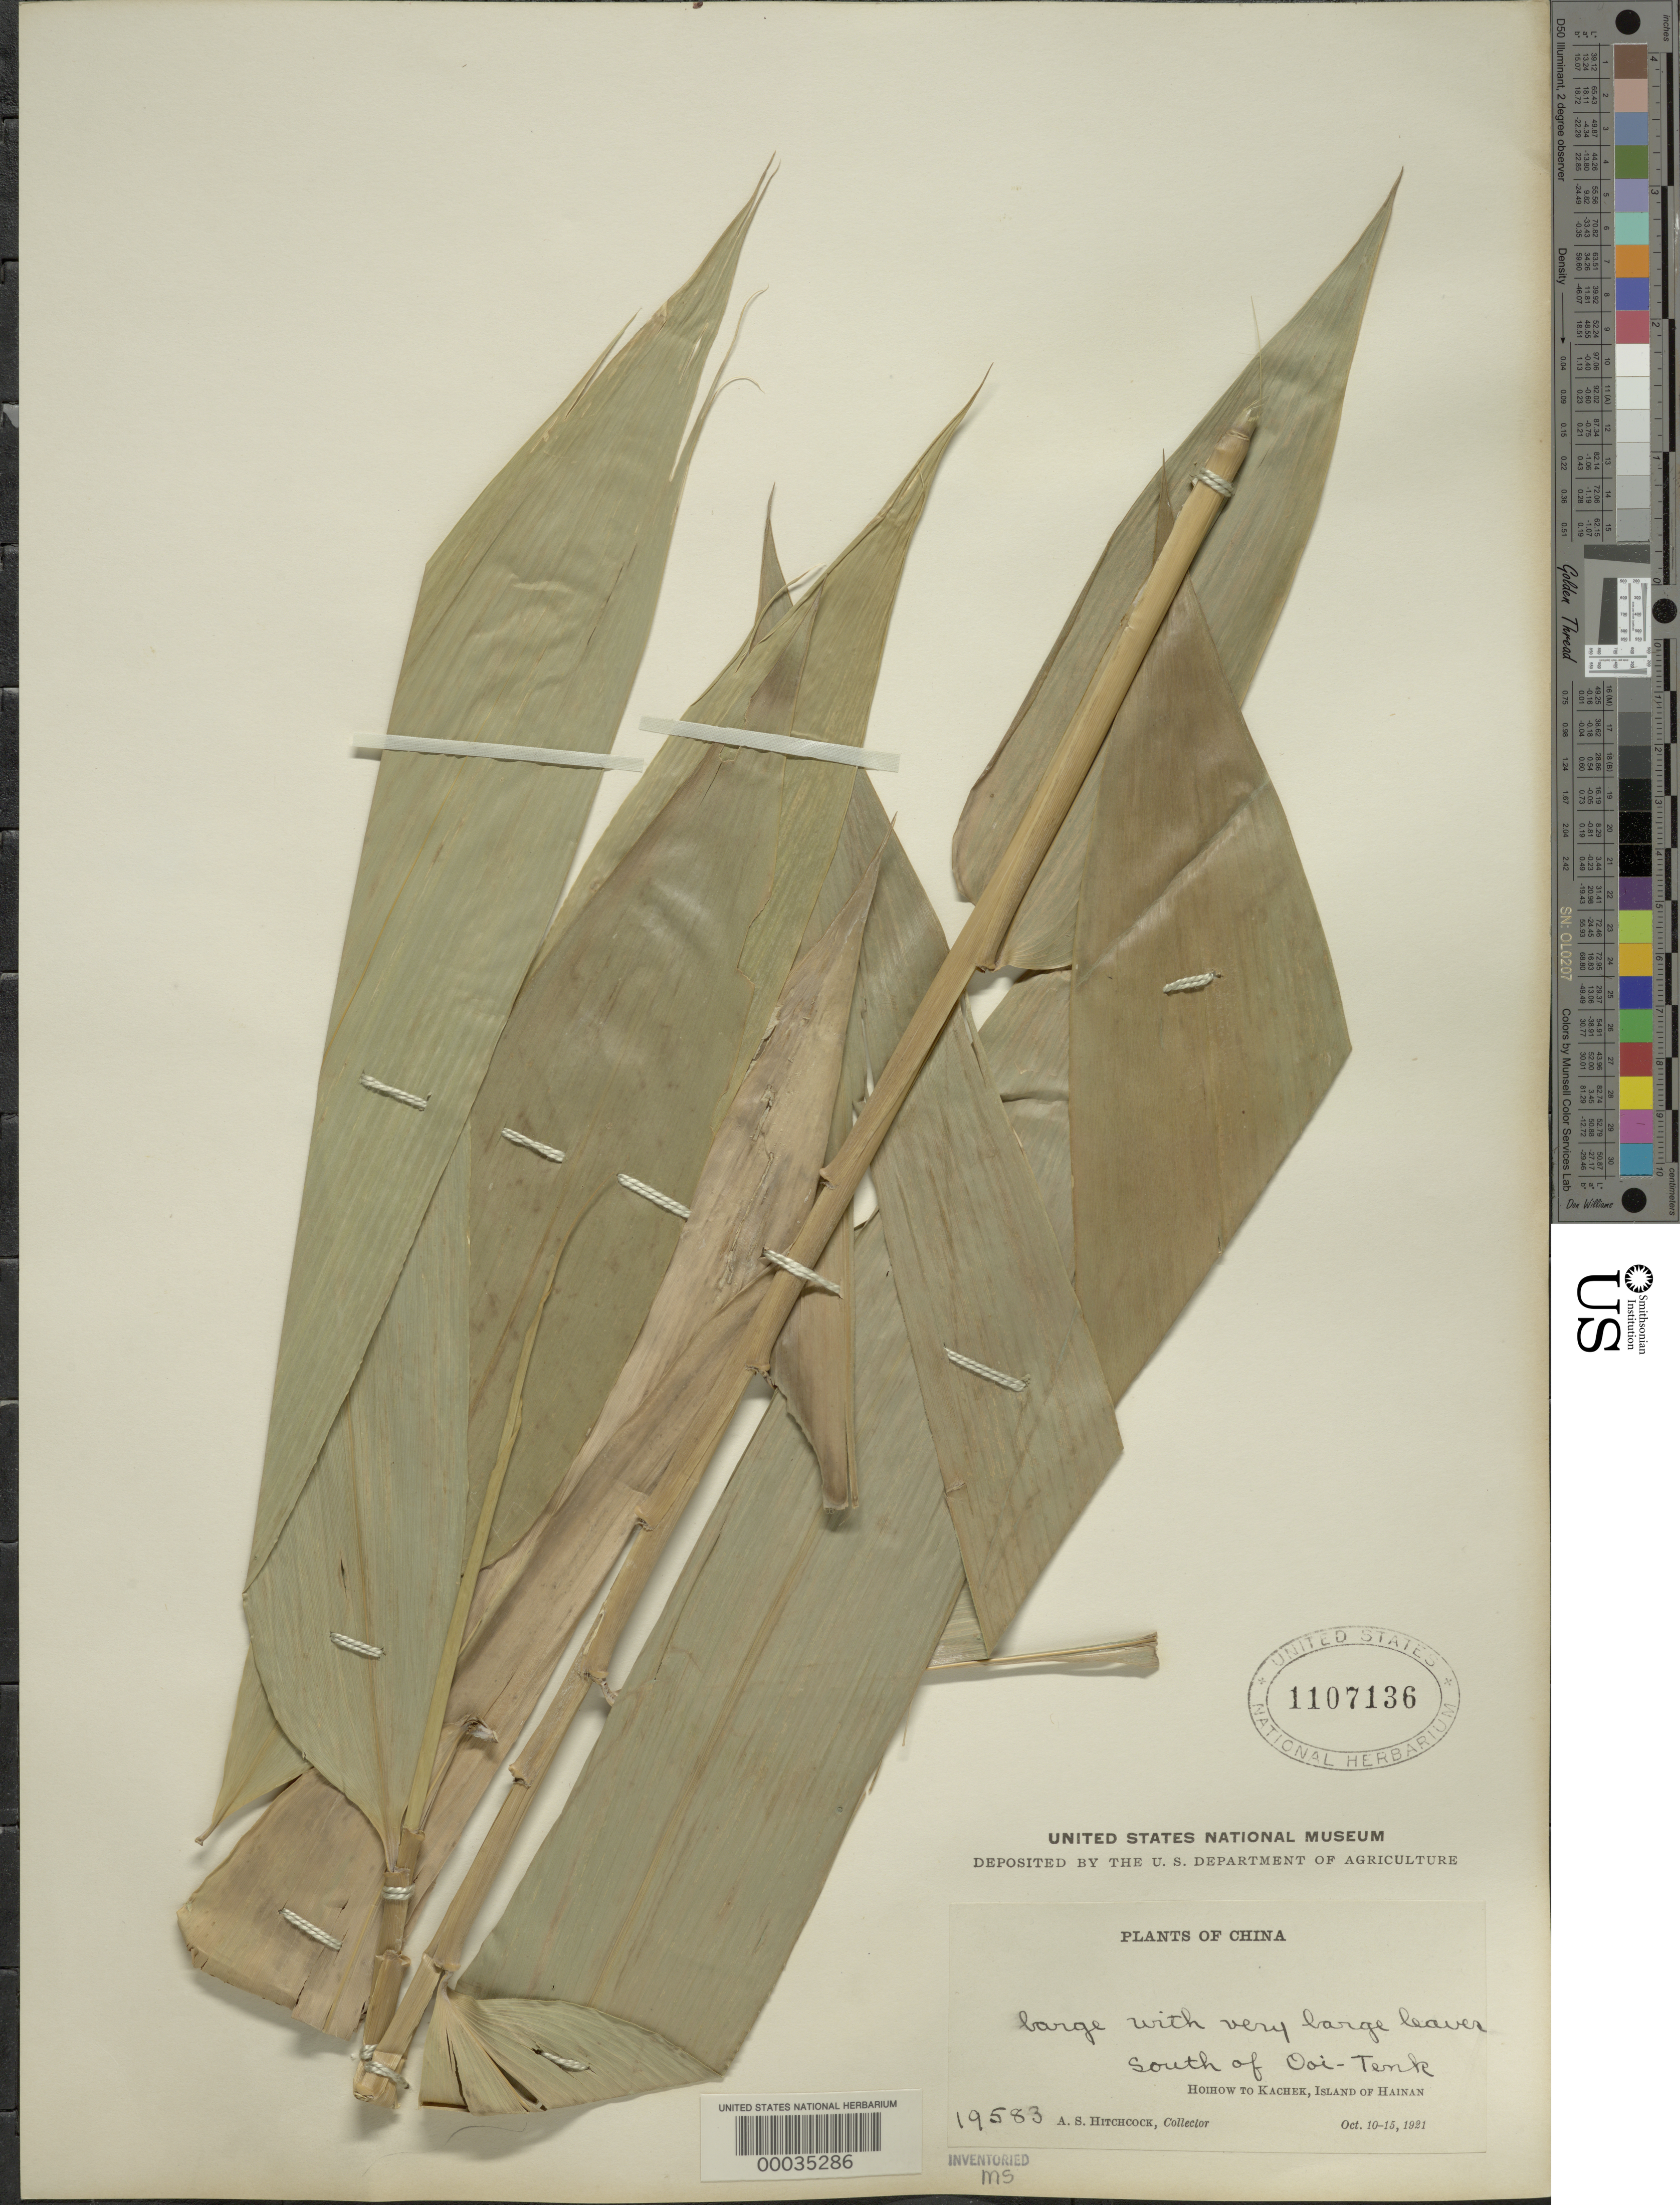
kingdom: Plantae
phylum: Tracheophyta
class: Liliopsida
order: Poales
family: Poaceae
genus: Bambusa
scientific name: Bambusa sp.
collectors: A. S. Hitchcock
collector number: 19583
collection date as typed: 10 Oct 1921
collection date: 1921-10-10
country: China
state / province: Hainan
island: Hainan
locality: S of oai-tenk, hoihow, kachek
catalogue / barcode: US 1107136